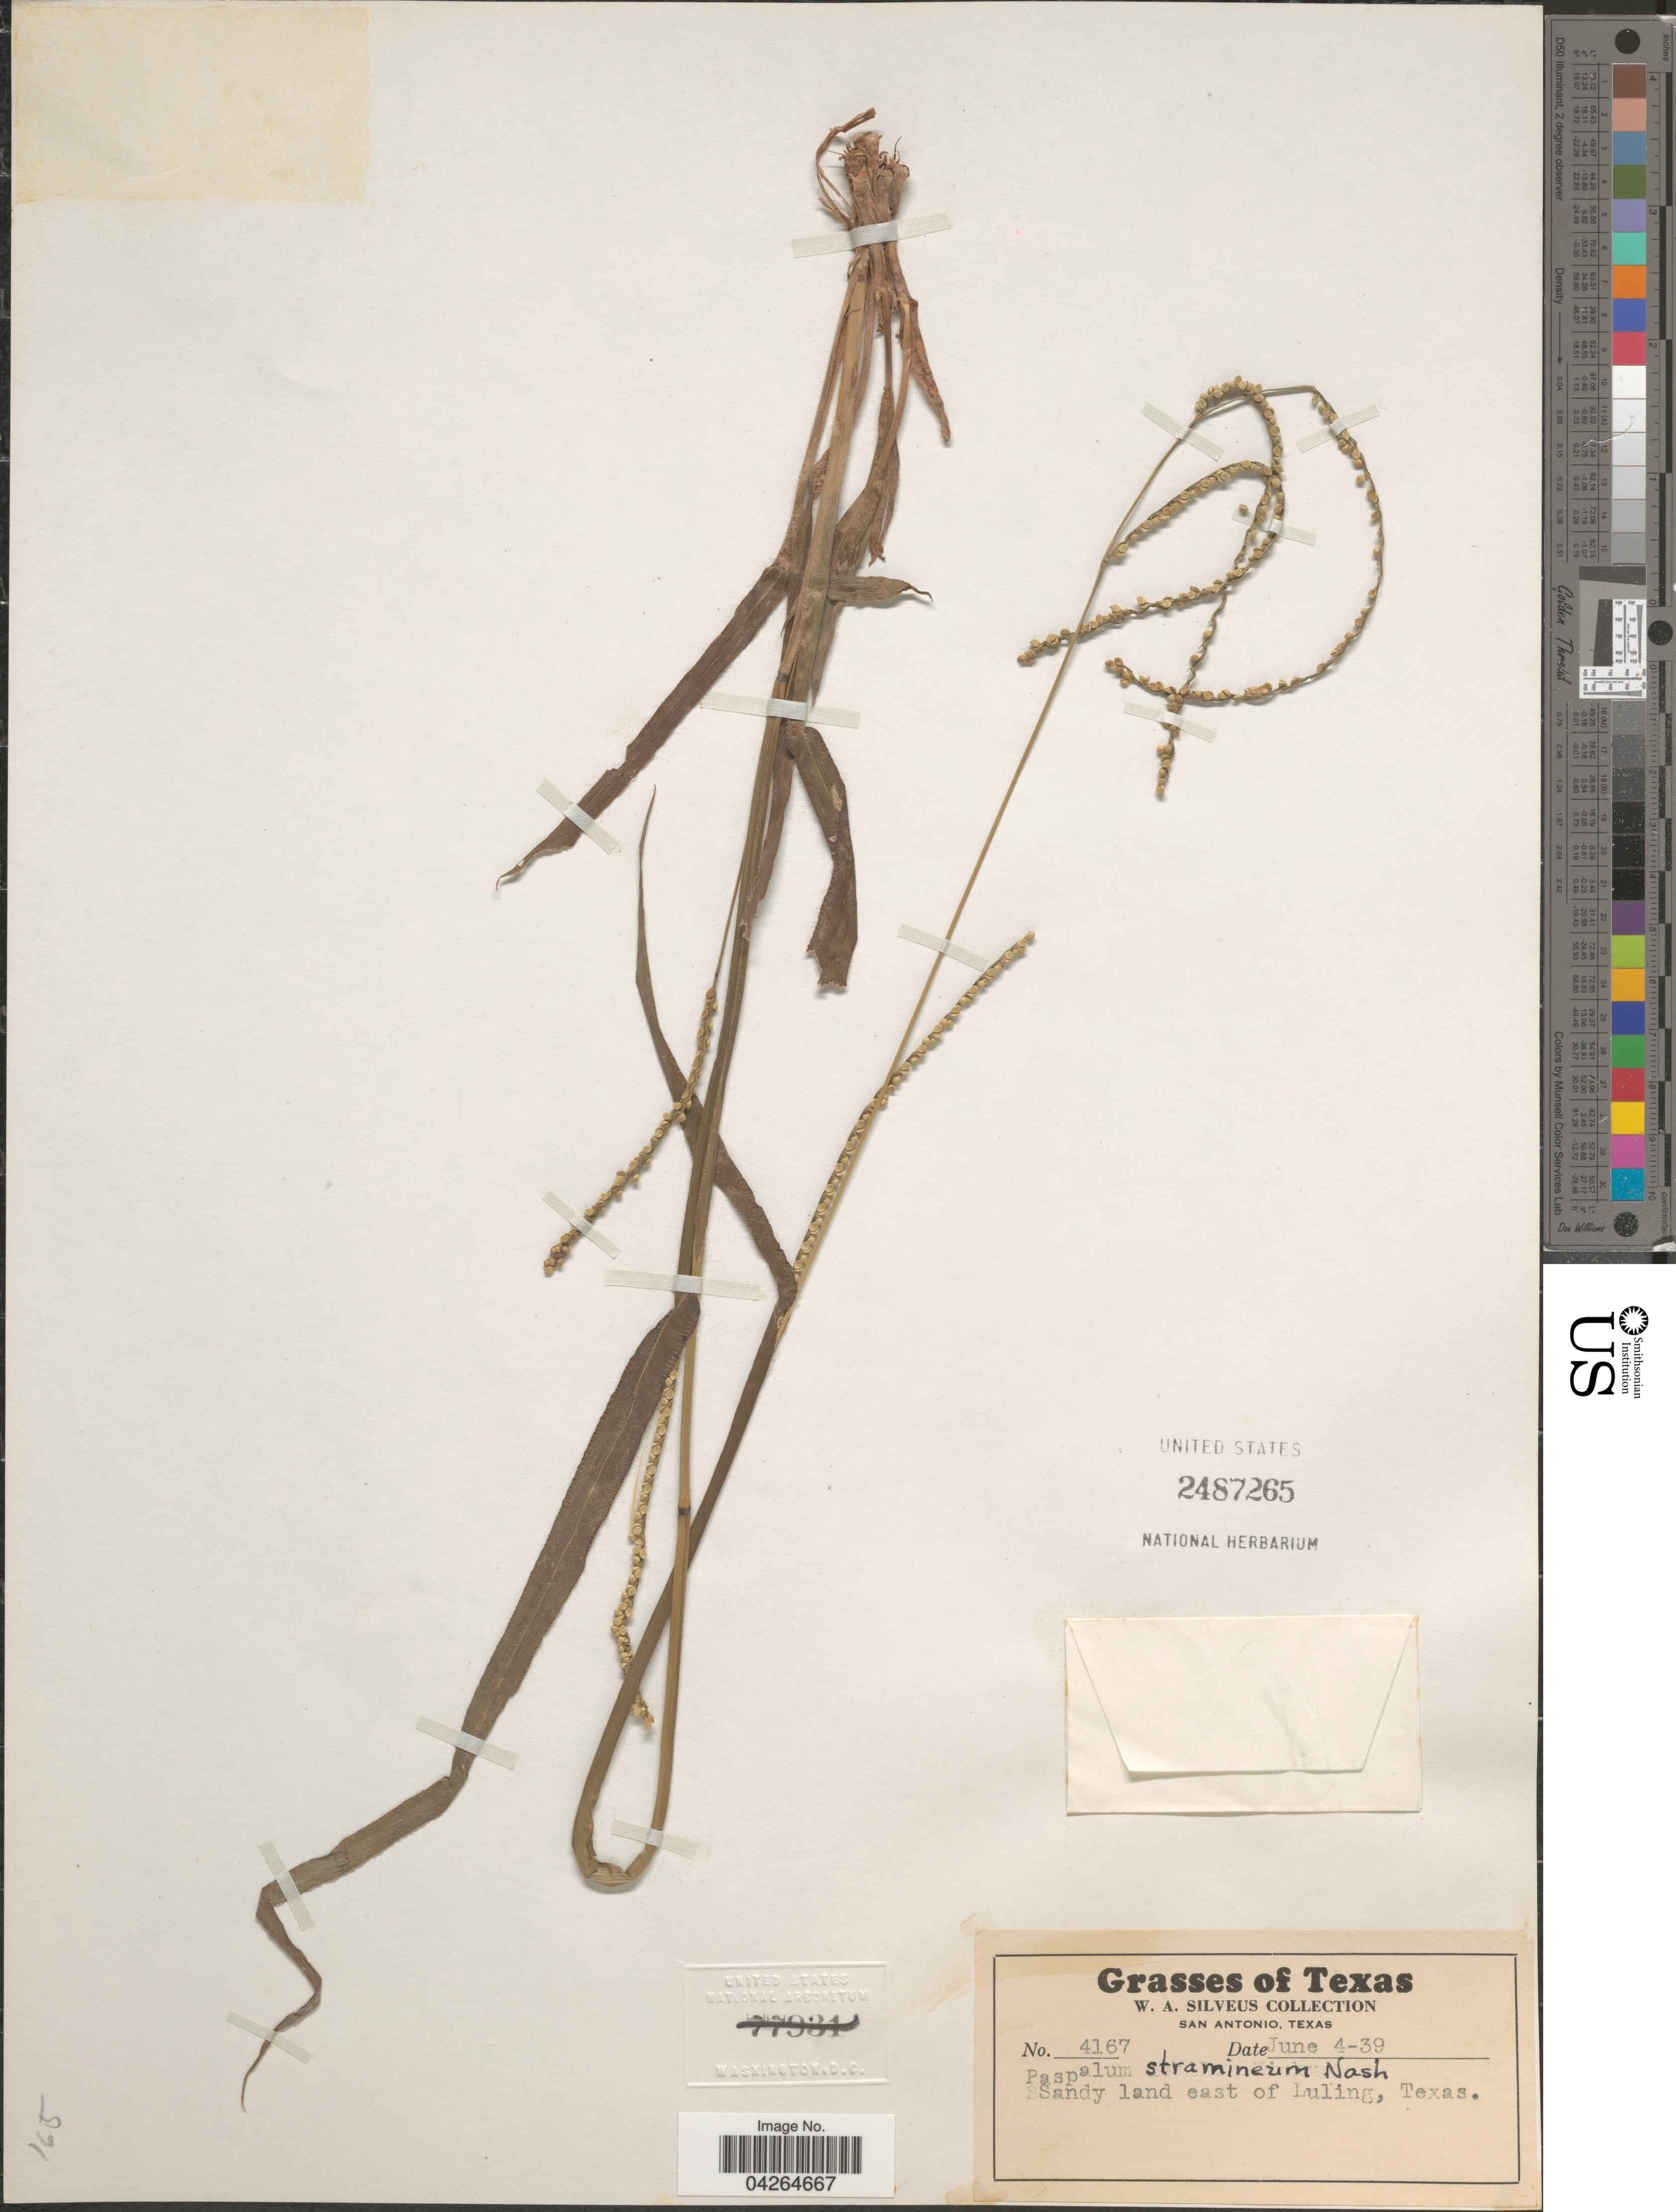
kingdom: Plantae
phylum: Tracheophyta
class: Liliopsida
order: Poales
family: Poaceae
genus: Paspalum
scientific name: Paspalum setaceum var. stramineum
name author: (Nash) D.J. Banks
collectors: W. Silveus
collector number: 4167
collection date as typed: Transcribed d/m/y: 4/6/39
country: United States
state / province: Texas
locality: Sandy land east of Luling.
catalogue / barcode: US 2487265